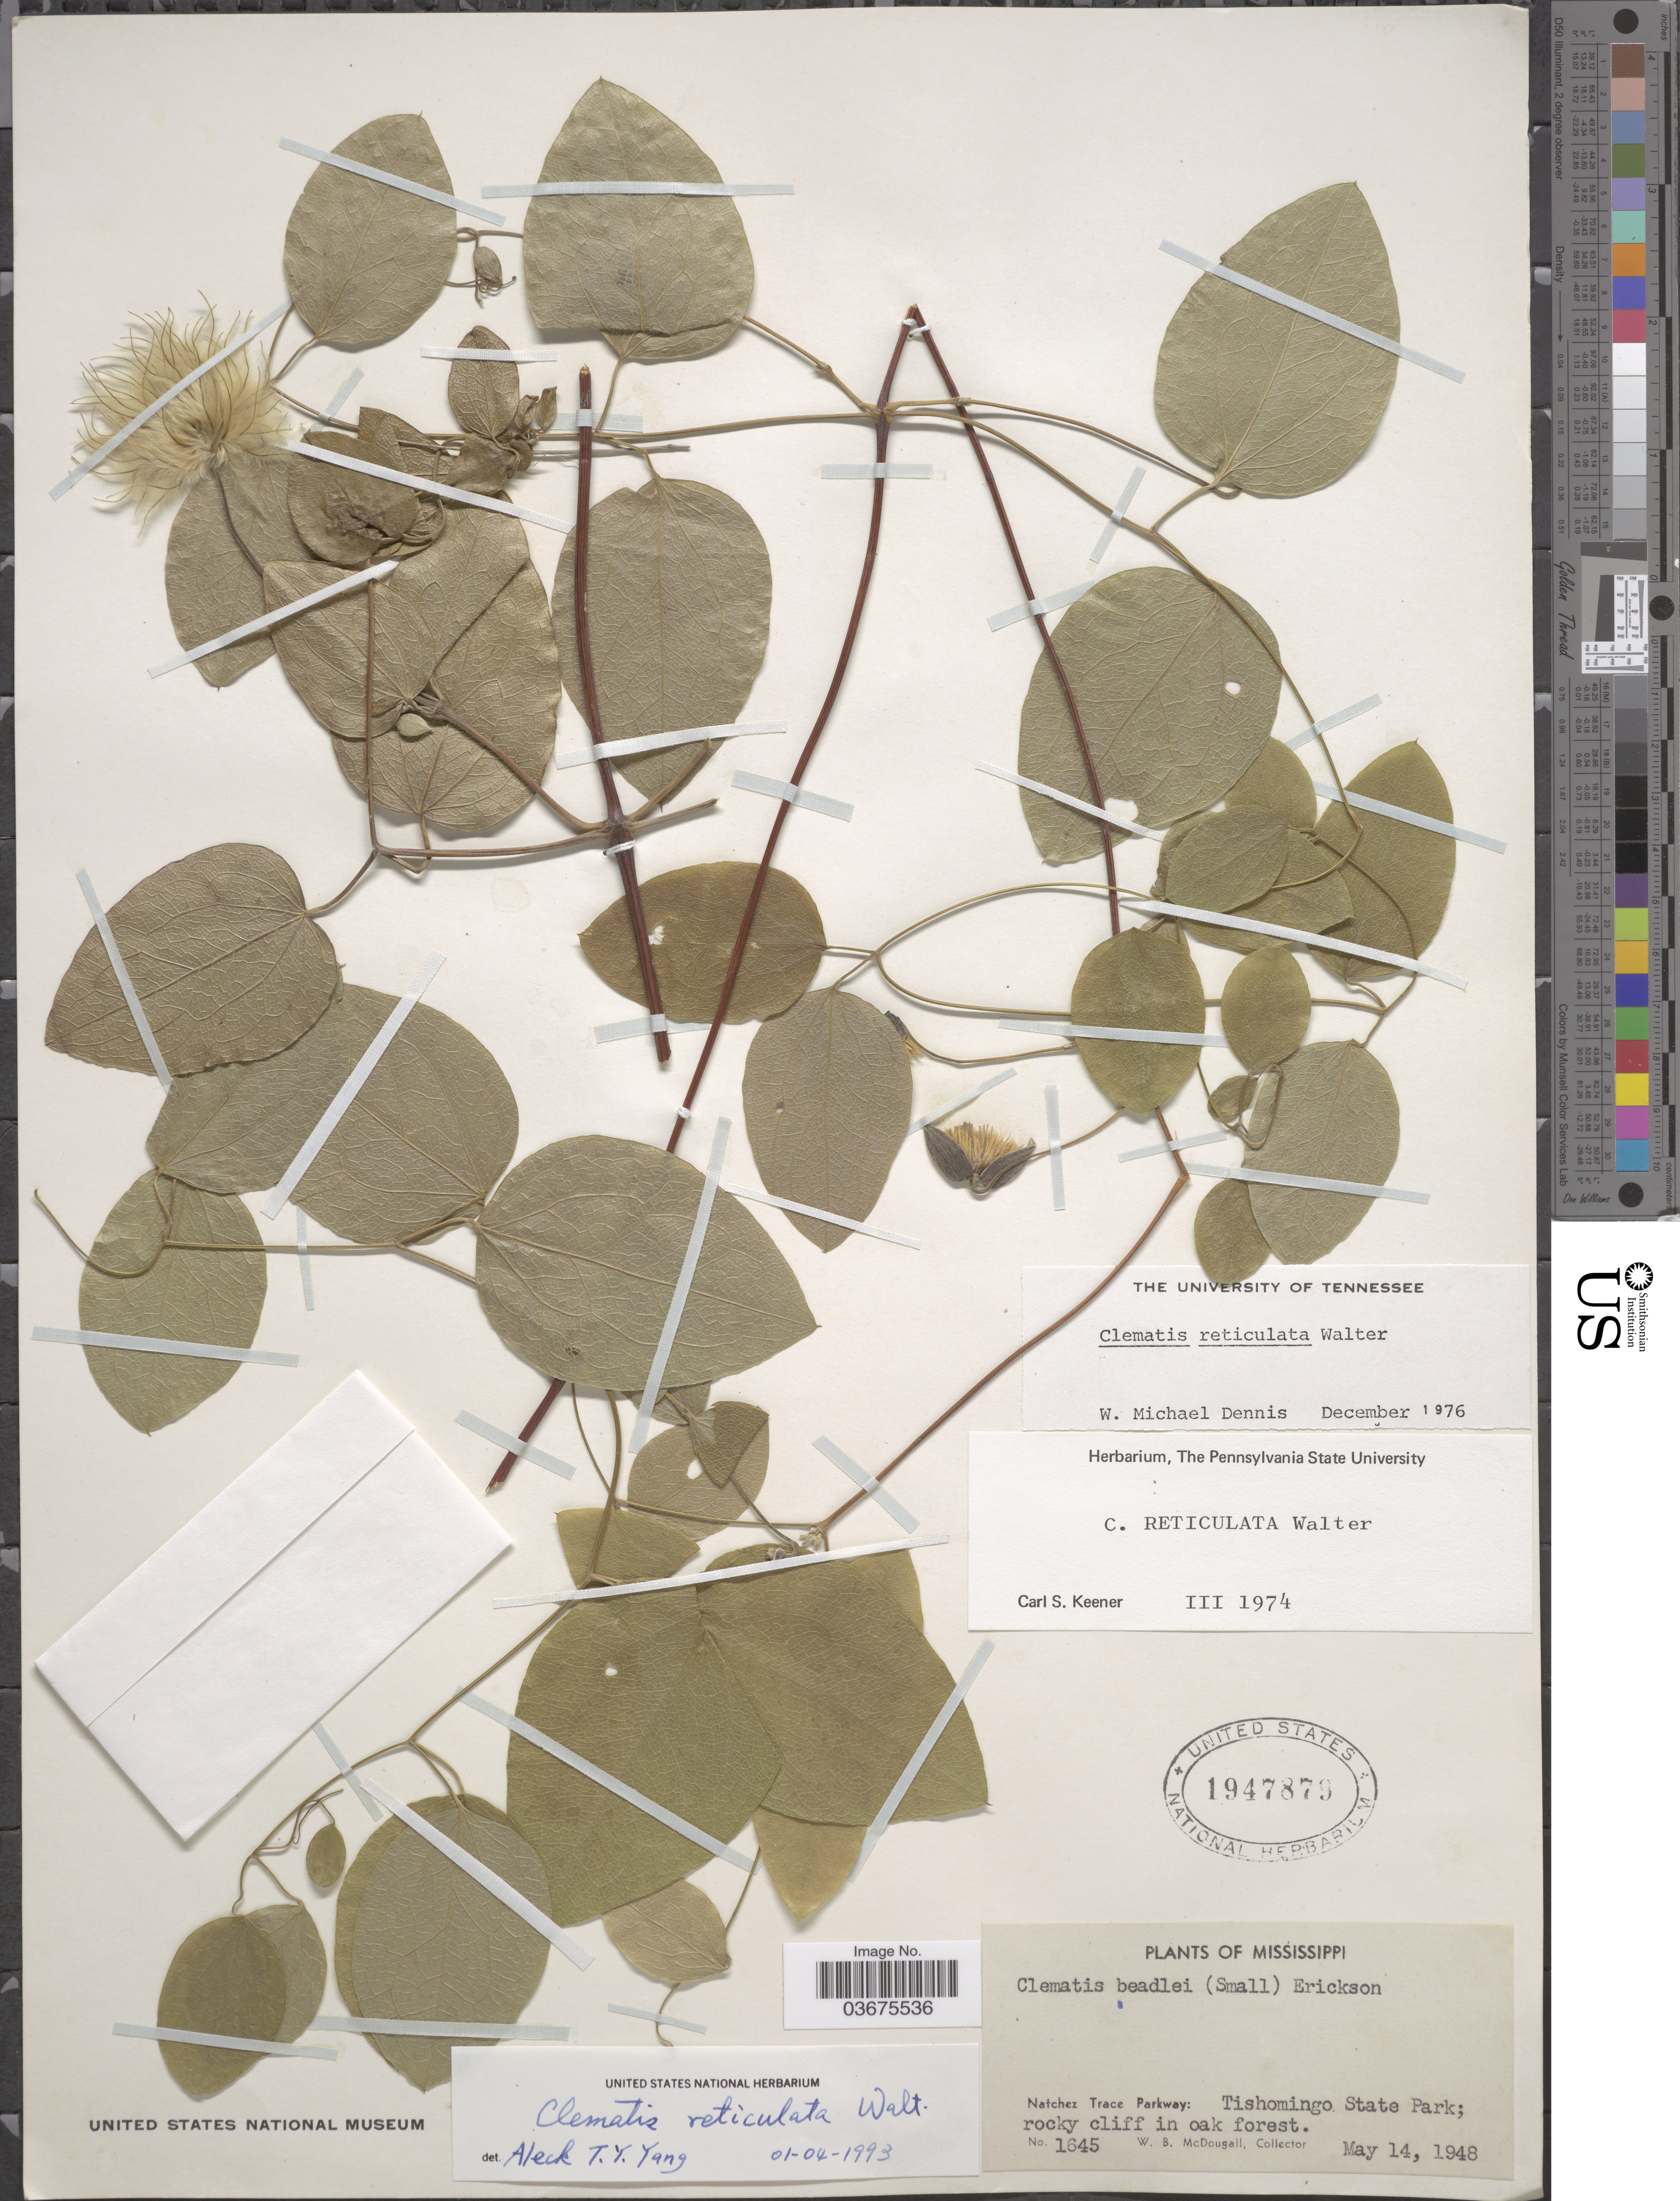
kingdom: Plantae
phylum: Tracheophyta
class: Magnoliopsida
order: Ranunculales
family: Ranunculaceae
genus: Clematis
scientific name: Clematis reticulata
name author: Walter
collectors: W. B. McDougall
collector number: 1645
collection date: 1948-05-14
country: United States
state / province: Mississippi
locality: Natchez Trace Parkway: Tishomingo State Park.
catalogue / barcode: US 1947879